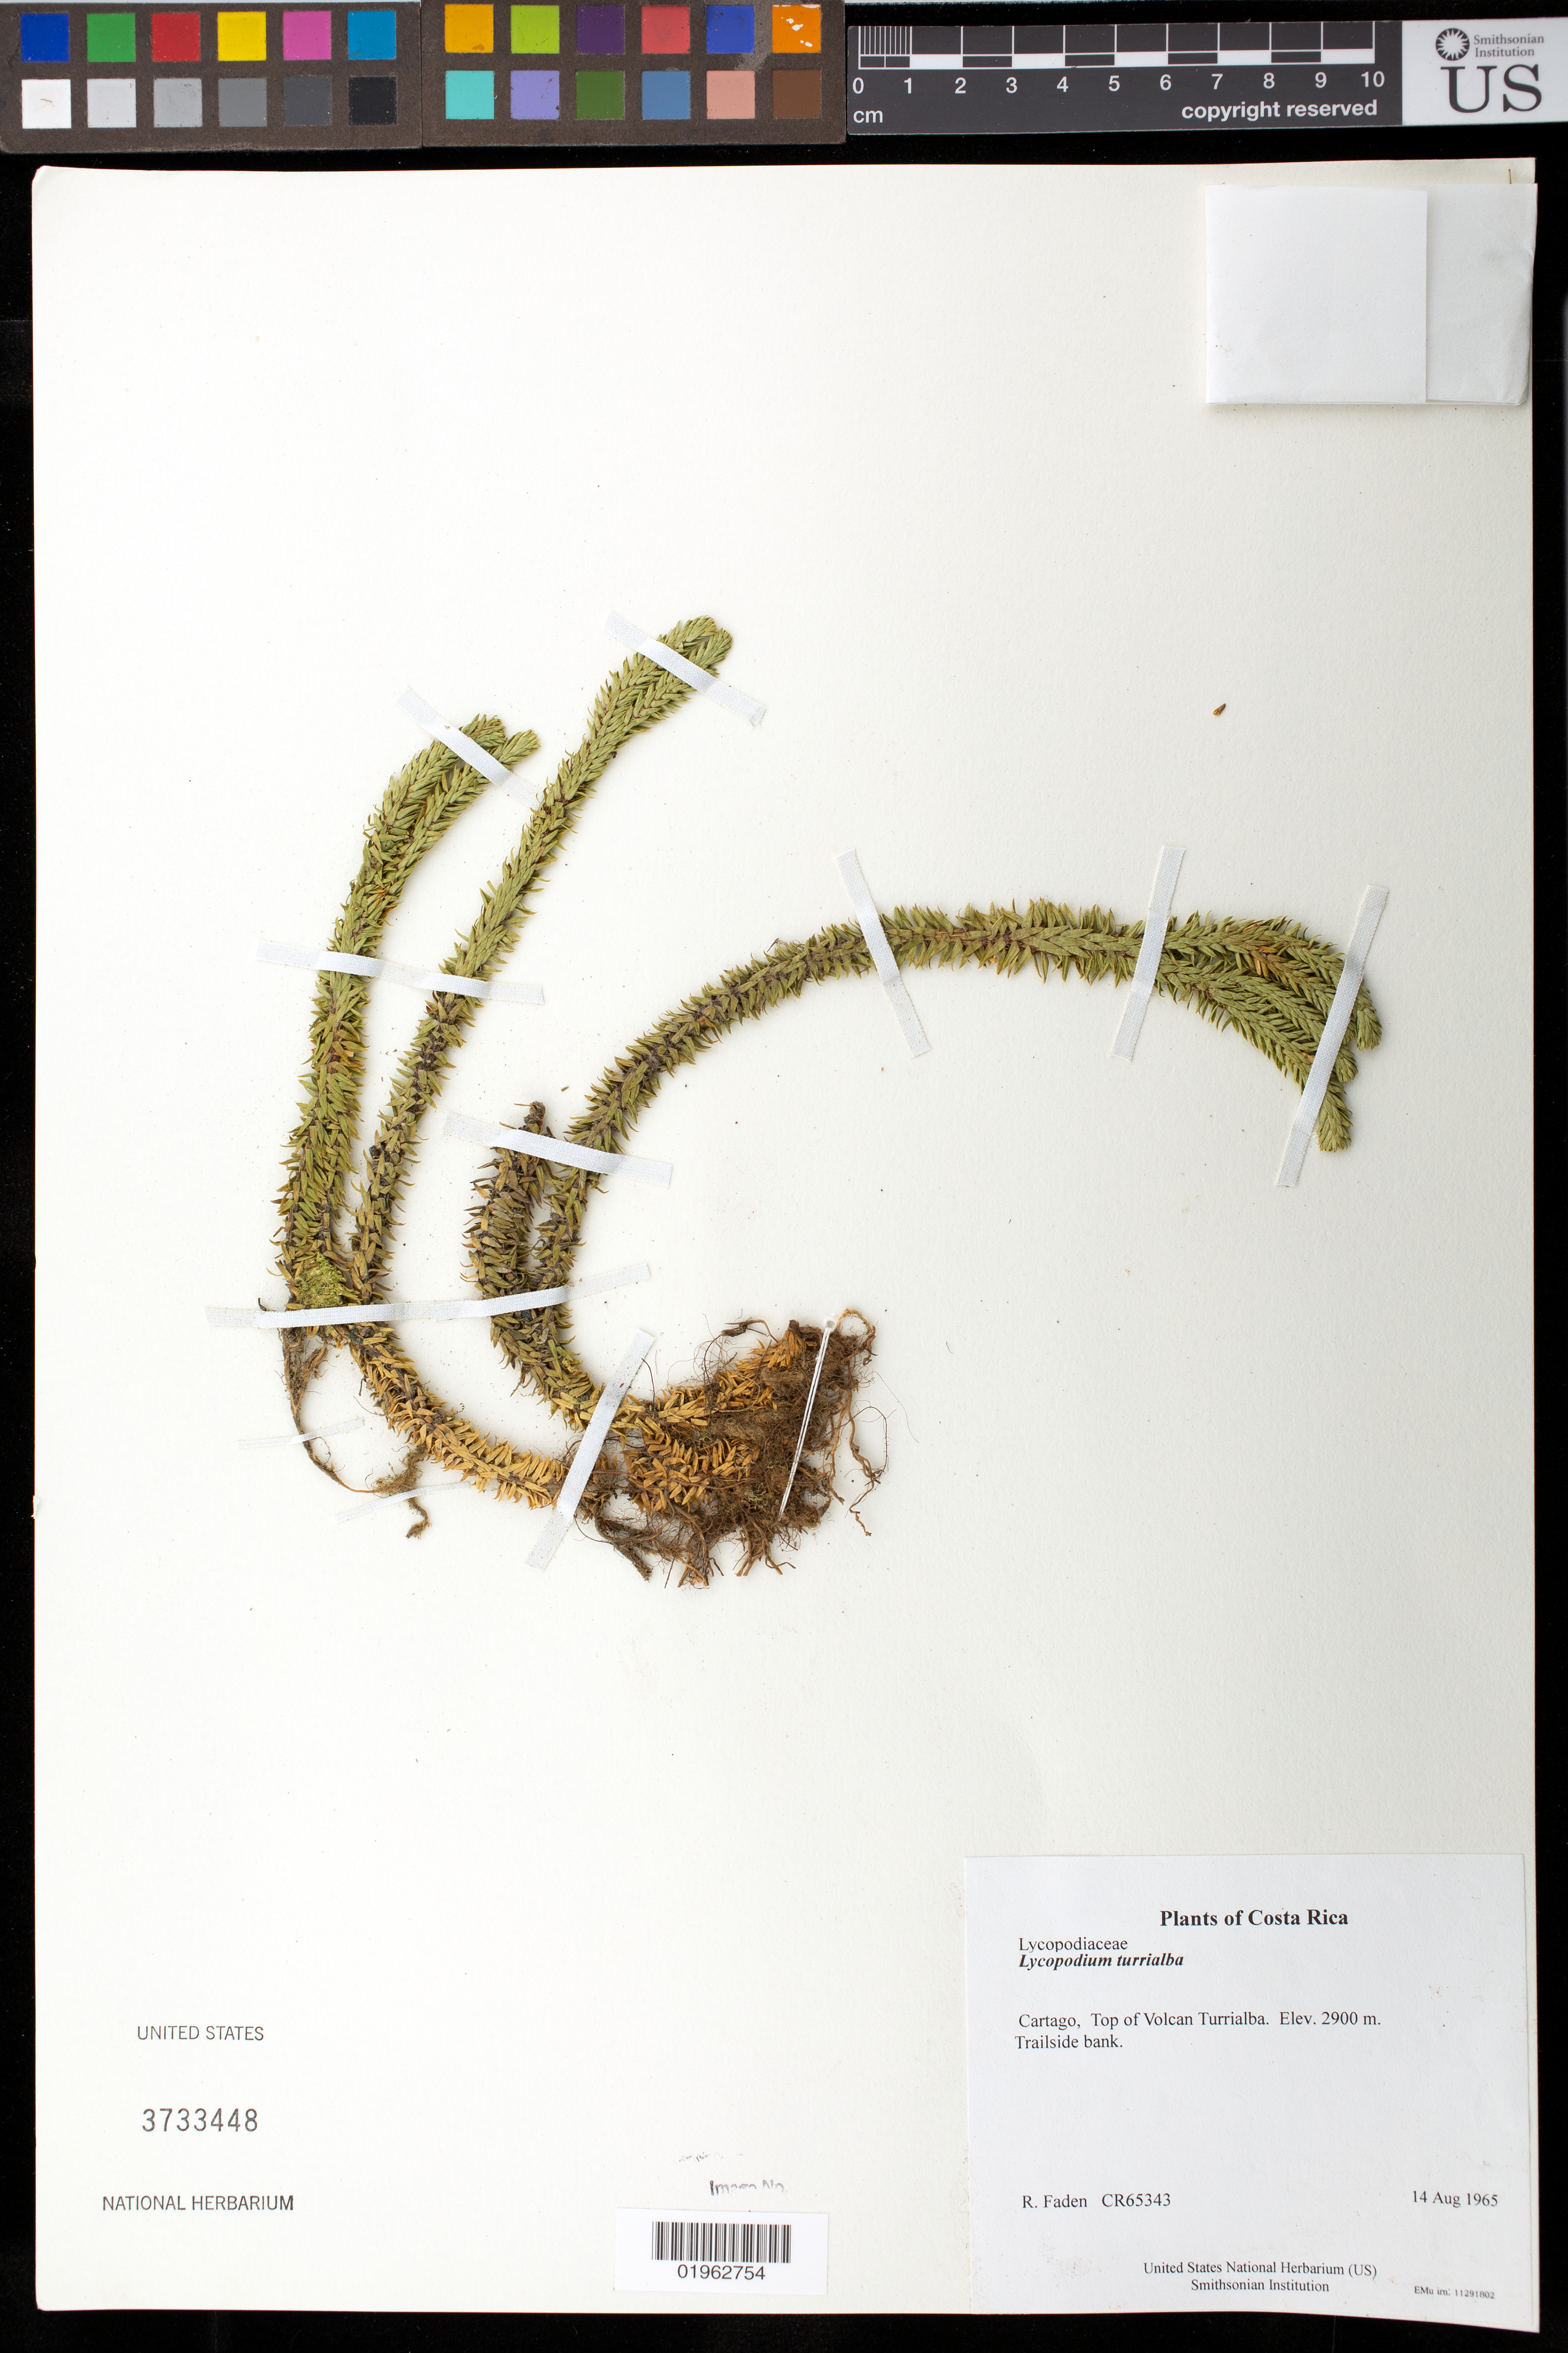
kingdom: Plantae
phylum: Tracheophyta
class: Lycopodiopsida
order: Lycopodiales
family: Lycopodiaceae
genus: Huperzia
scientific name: Huperzia sp.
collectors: R. B. Faden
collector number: CR65343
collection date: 1965-08-14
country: Costa Rica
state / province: Cartago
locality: Top of Volcan Turrialba.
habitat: Trailside bank.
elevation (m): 2900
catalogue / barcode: US 3733448